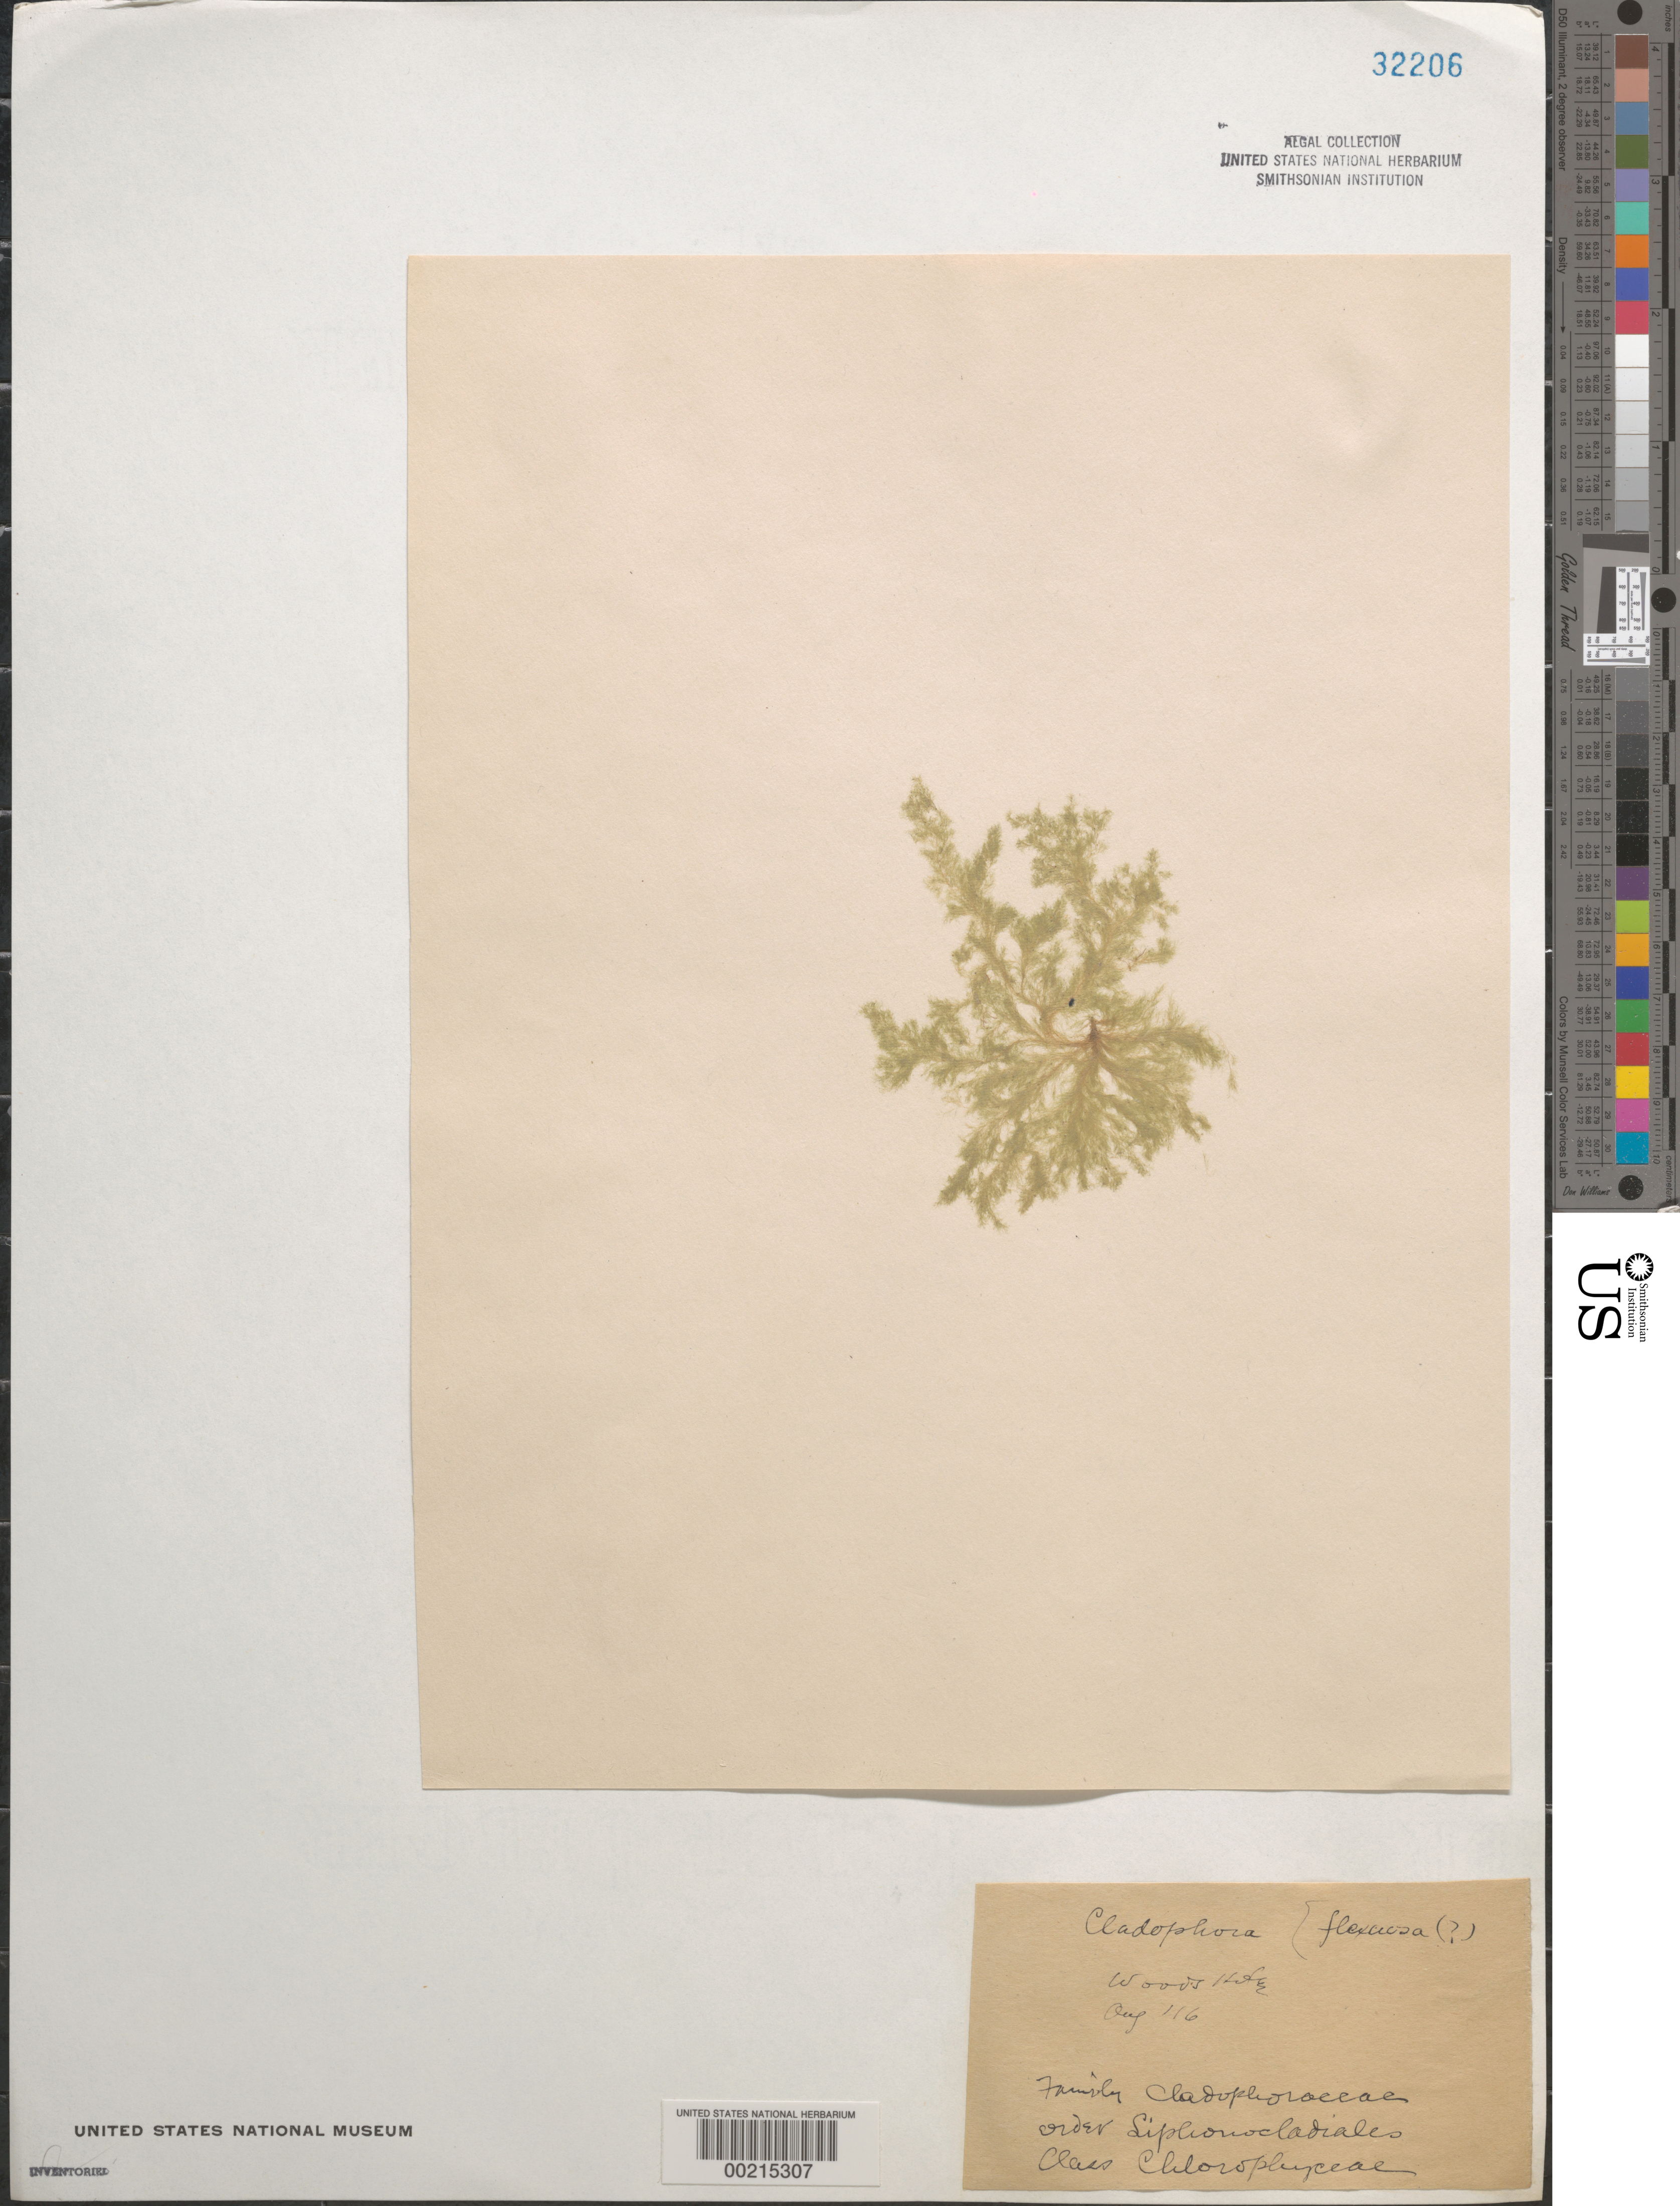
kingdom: Plantae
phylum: Chlorophyta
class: Ulvophyceae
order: Cladophorales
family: Cladophoraceae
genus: Cladophora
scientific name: Cladophora flexuosa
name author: (O.F. Muell.) Kütz.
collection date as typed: Aug 1916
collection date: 1916-08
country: United States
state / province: Massachusetts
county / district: Barnstable County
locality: Woods Hole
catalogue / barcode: US 32206